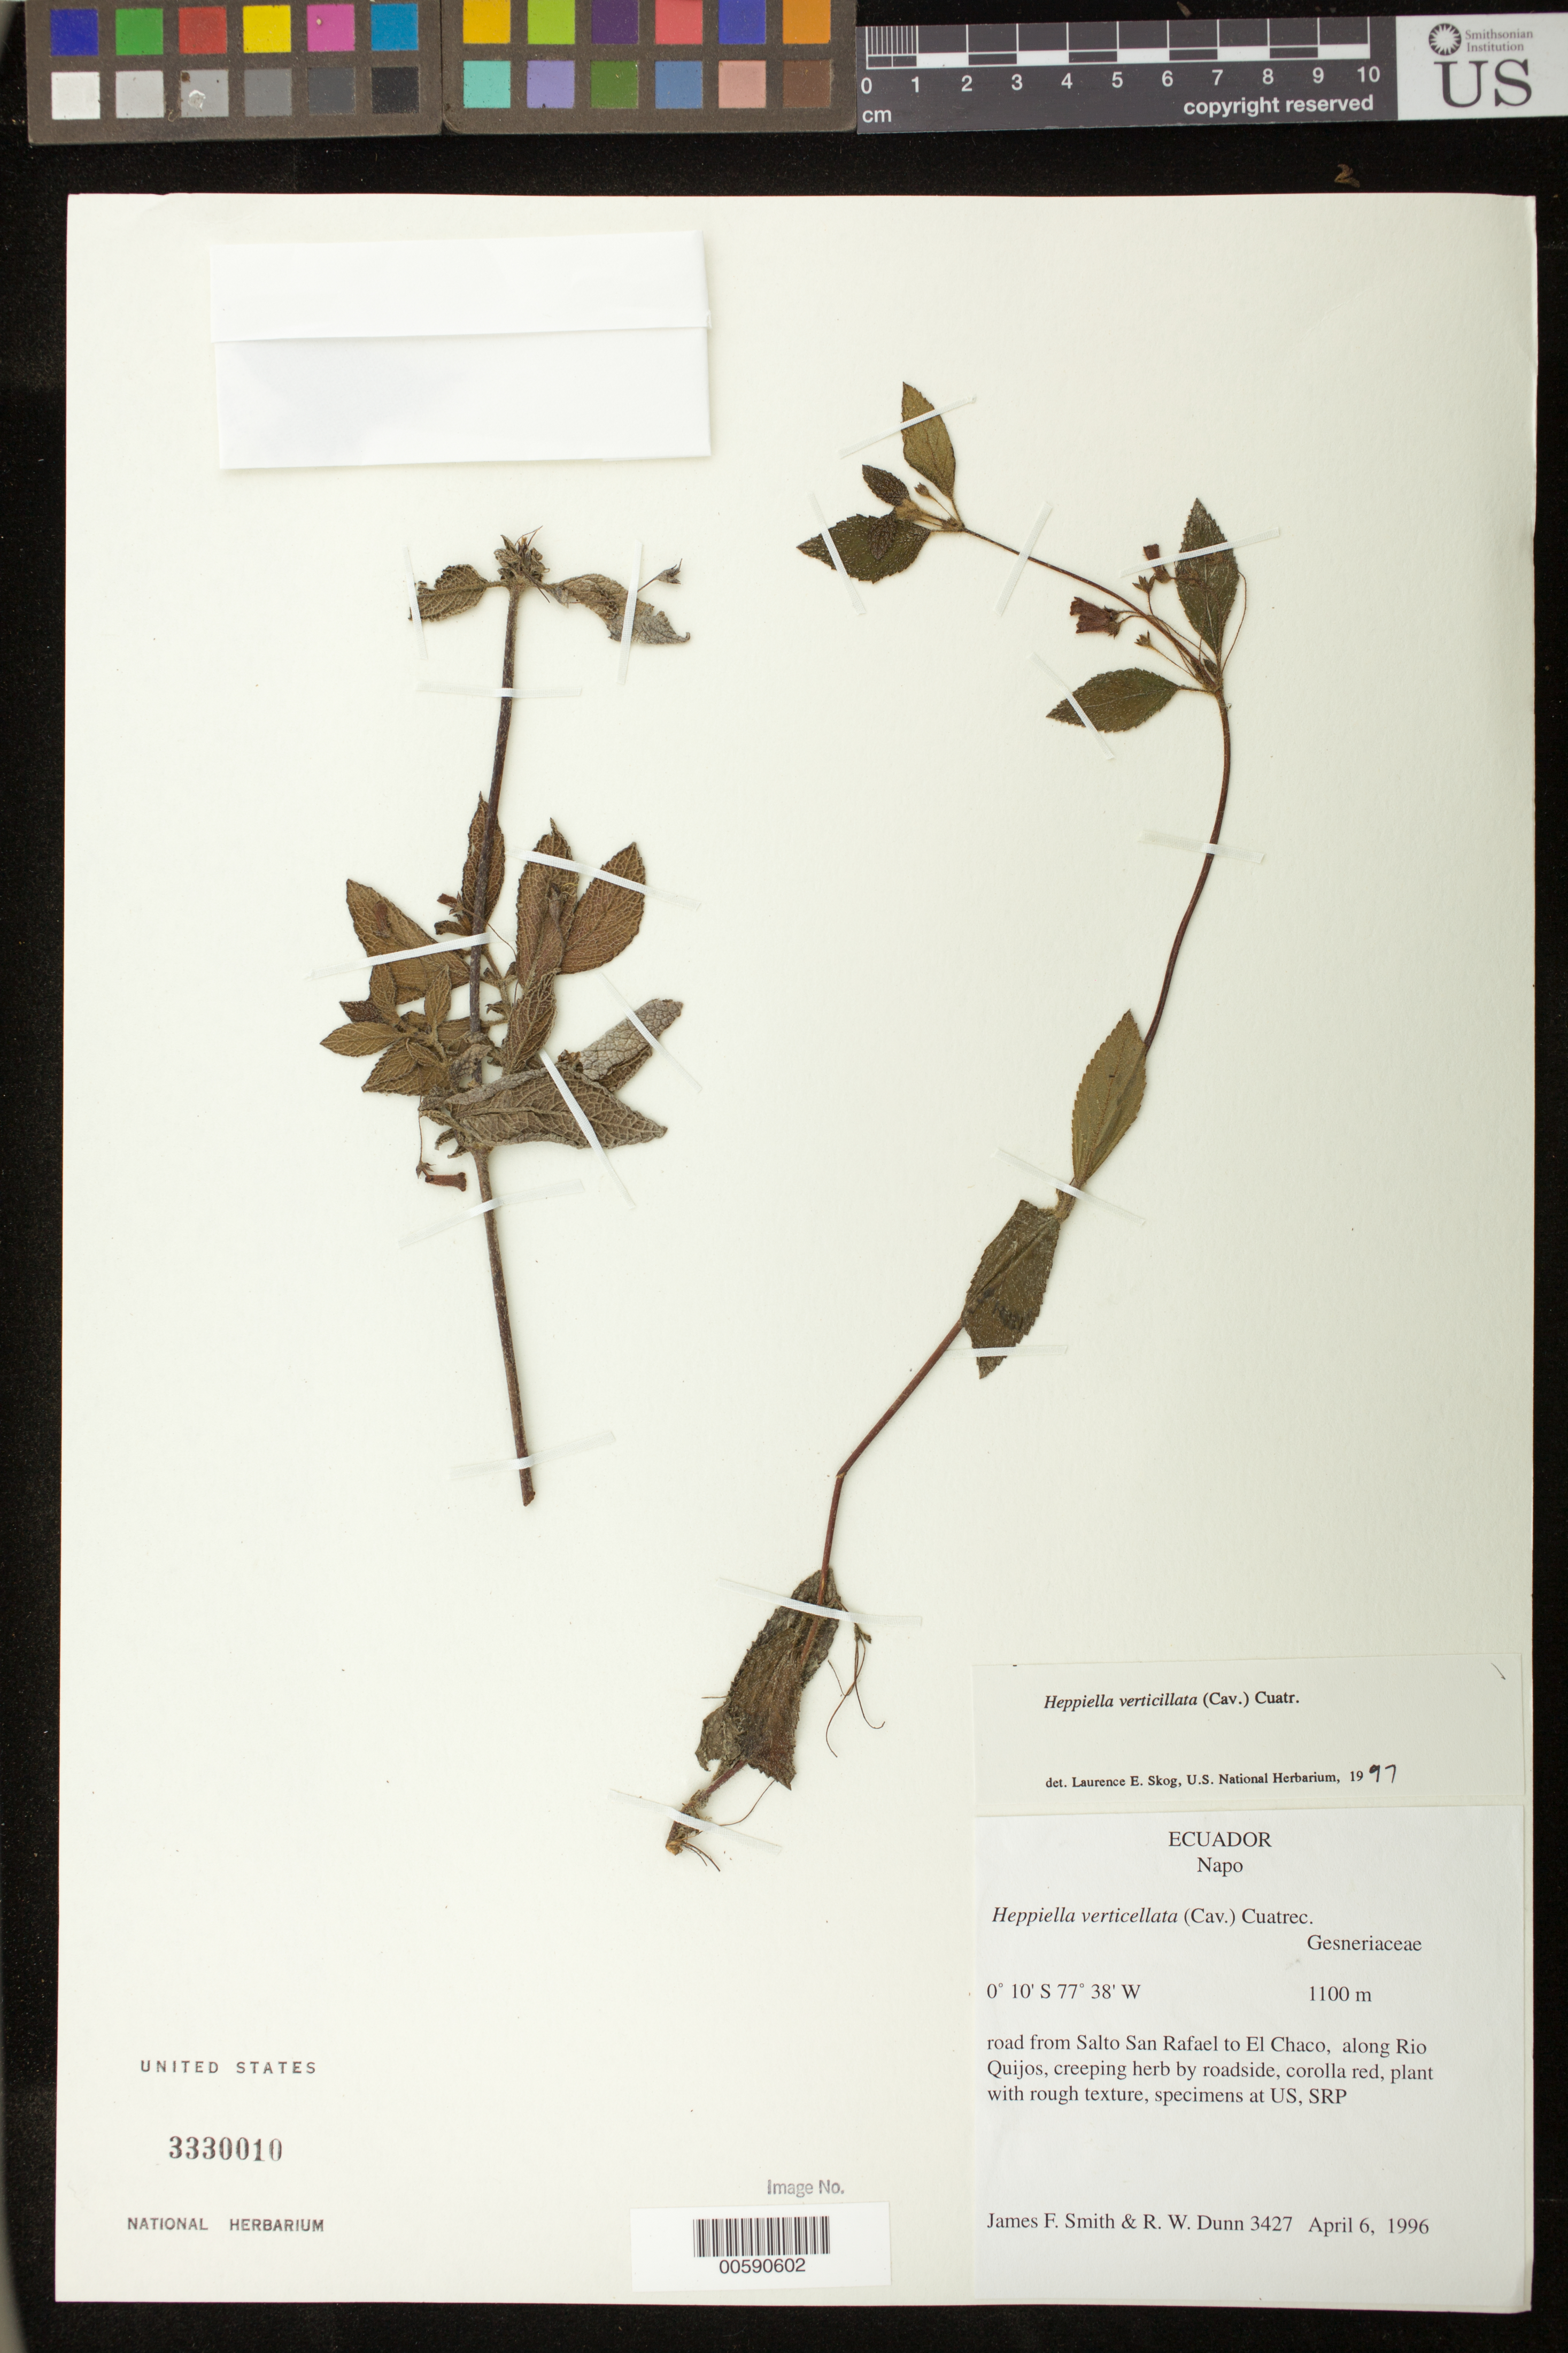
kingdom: Plantae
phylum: Tracheophyta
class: Magnoliopsida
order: Lamiales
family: Gesneriaceae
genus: Heppiella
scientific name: Heppiella verticillata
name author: (Cav.) Cuatrec.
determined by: Skog, Laurence E.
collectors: J. Smith & R. Dunn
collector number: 3427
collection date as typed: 06 Apr 1996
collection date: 1996-04-06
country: Ecuador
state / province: Napo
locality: Road from Salto San Rafael to El Chaco, along Rio Quijos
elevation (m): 1100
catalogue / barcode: US 3330010